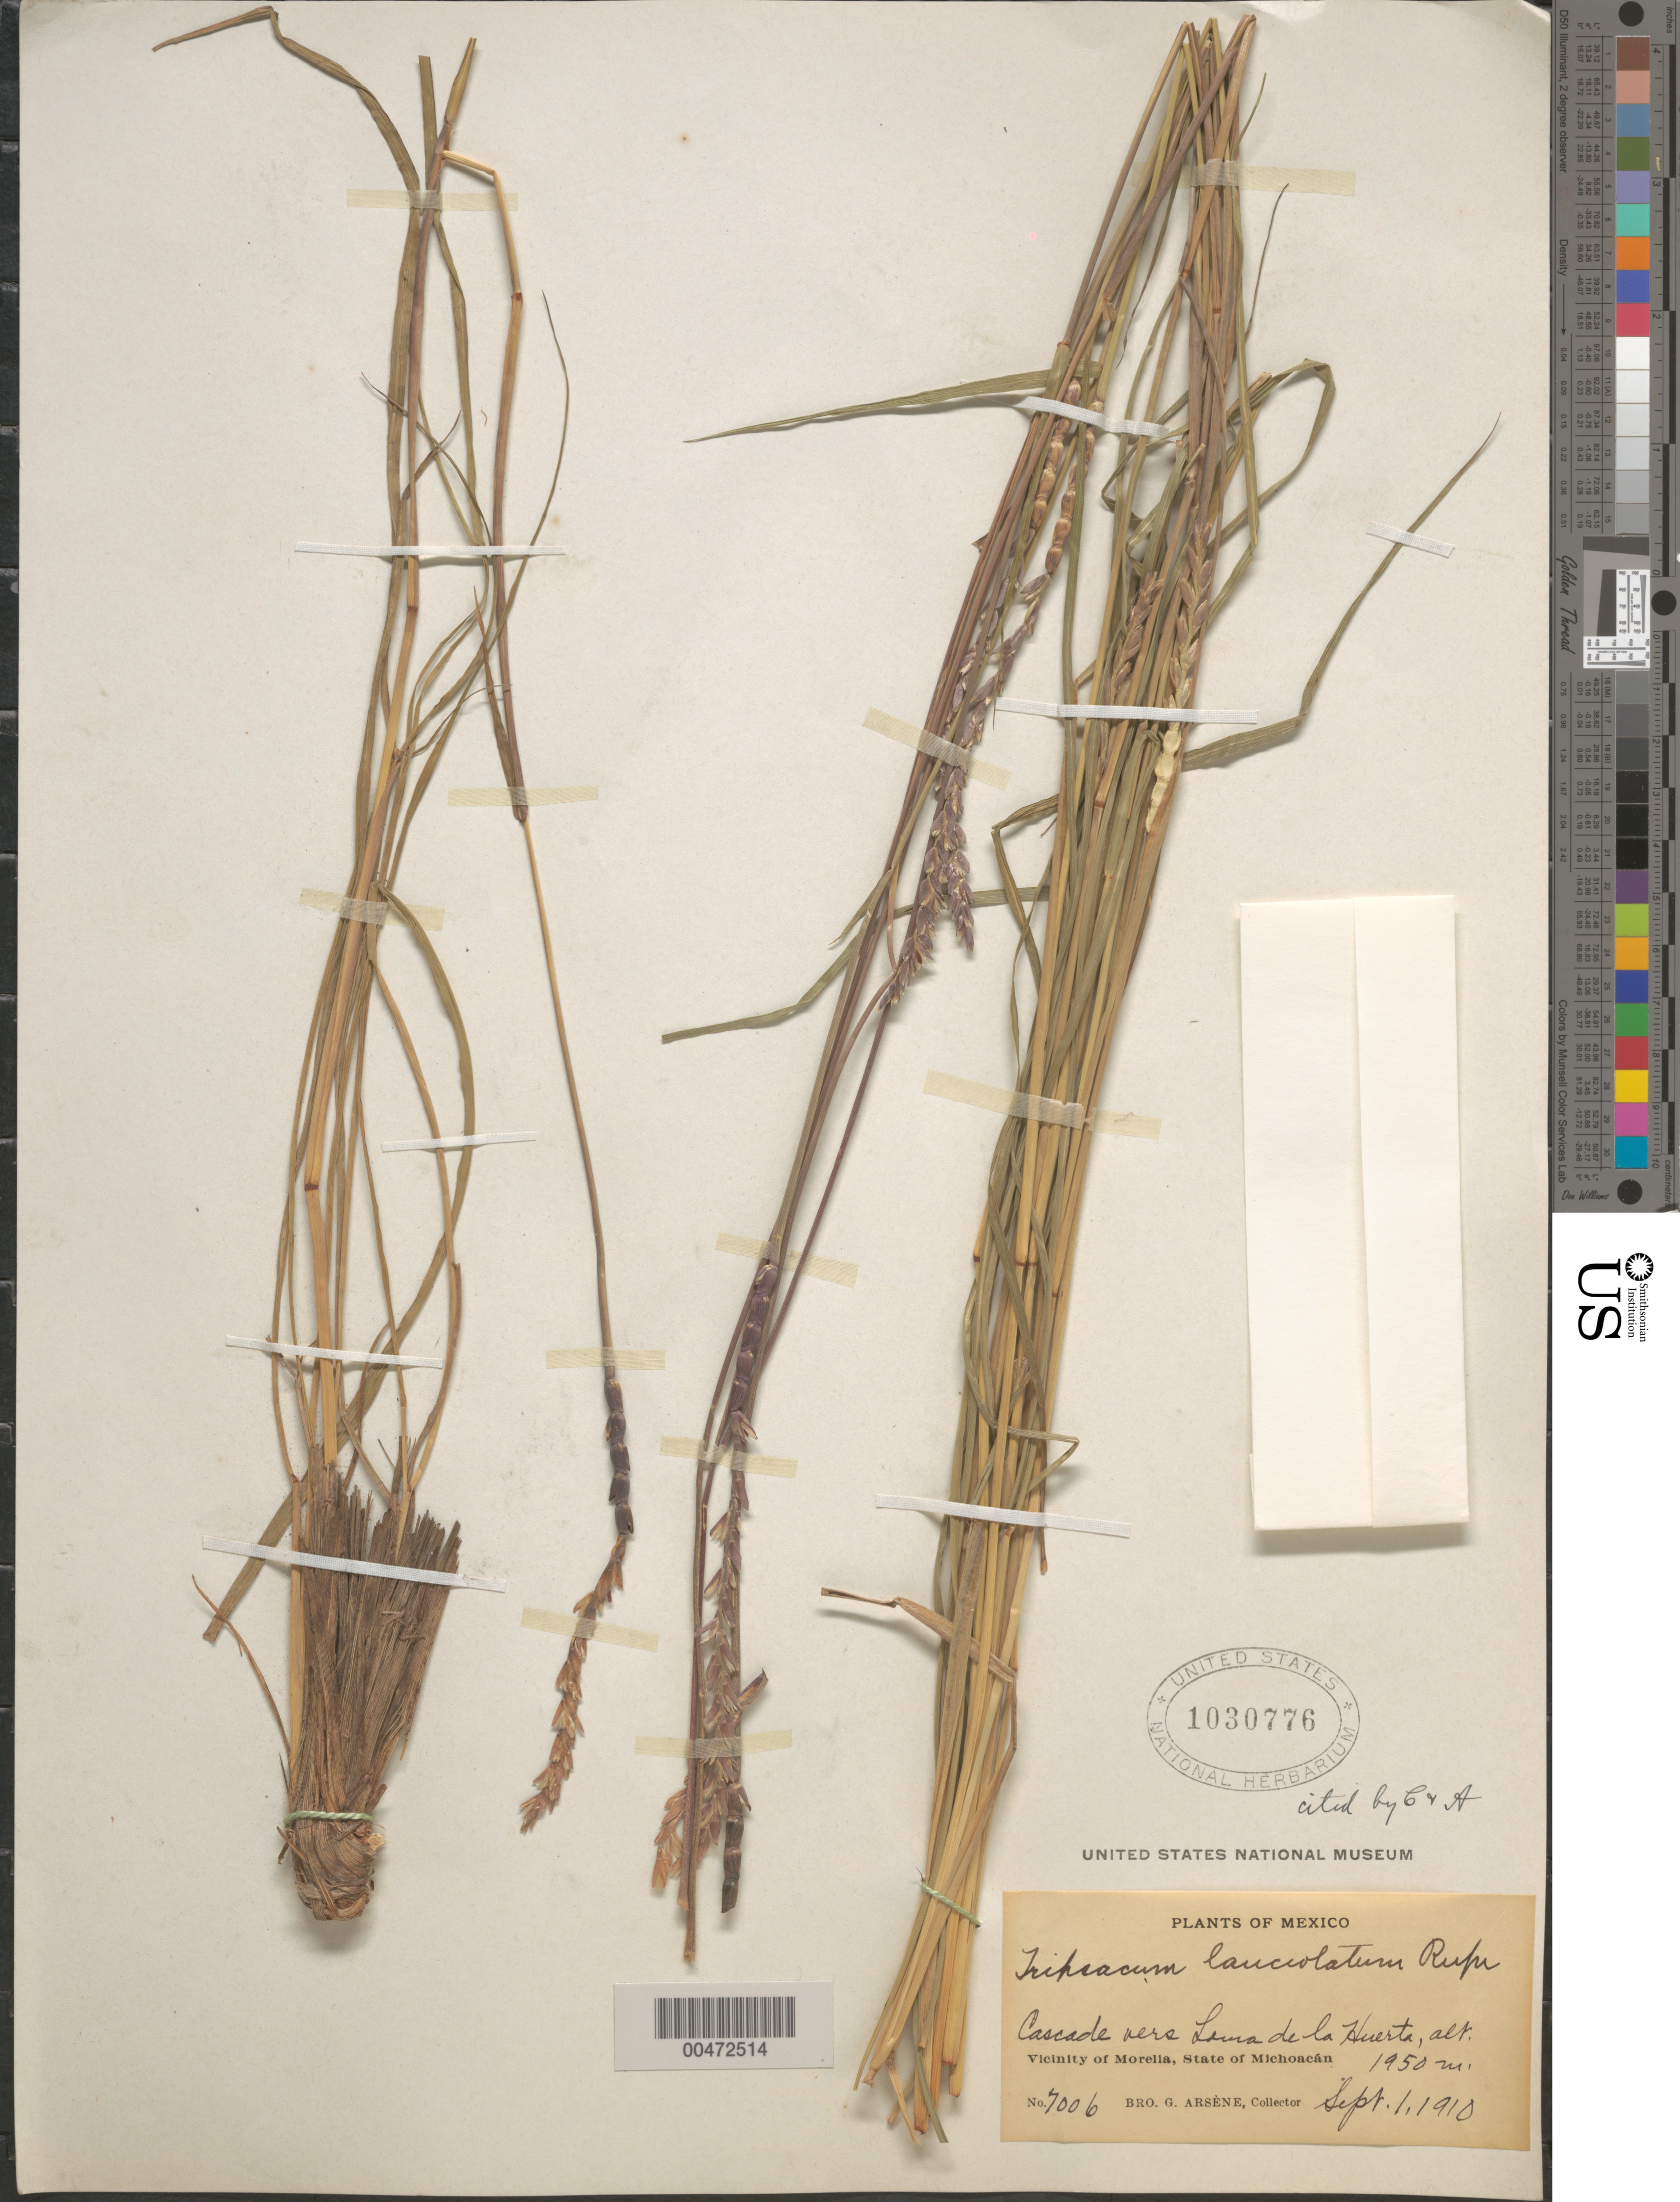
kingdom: Plantae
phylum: Tracheophyta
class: Liliopsida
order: Poales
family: Poaceae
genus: Tripsacum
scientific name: Tripsacum lanceolatum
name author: Rupr. ex E. Fourn.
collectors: Bro. G. Arsène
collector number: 7006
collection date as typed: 1 Sep 1910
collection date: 1910-09-01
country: Mexico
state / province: Michoacán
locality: Cascade vers Loma de la Huerta, vicinity of Morelia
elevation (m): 1950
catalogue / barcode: US 1030776